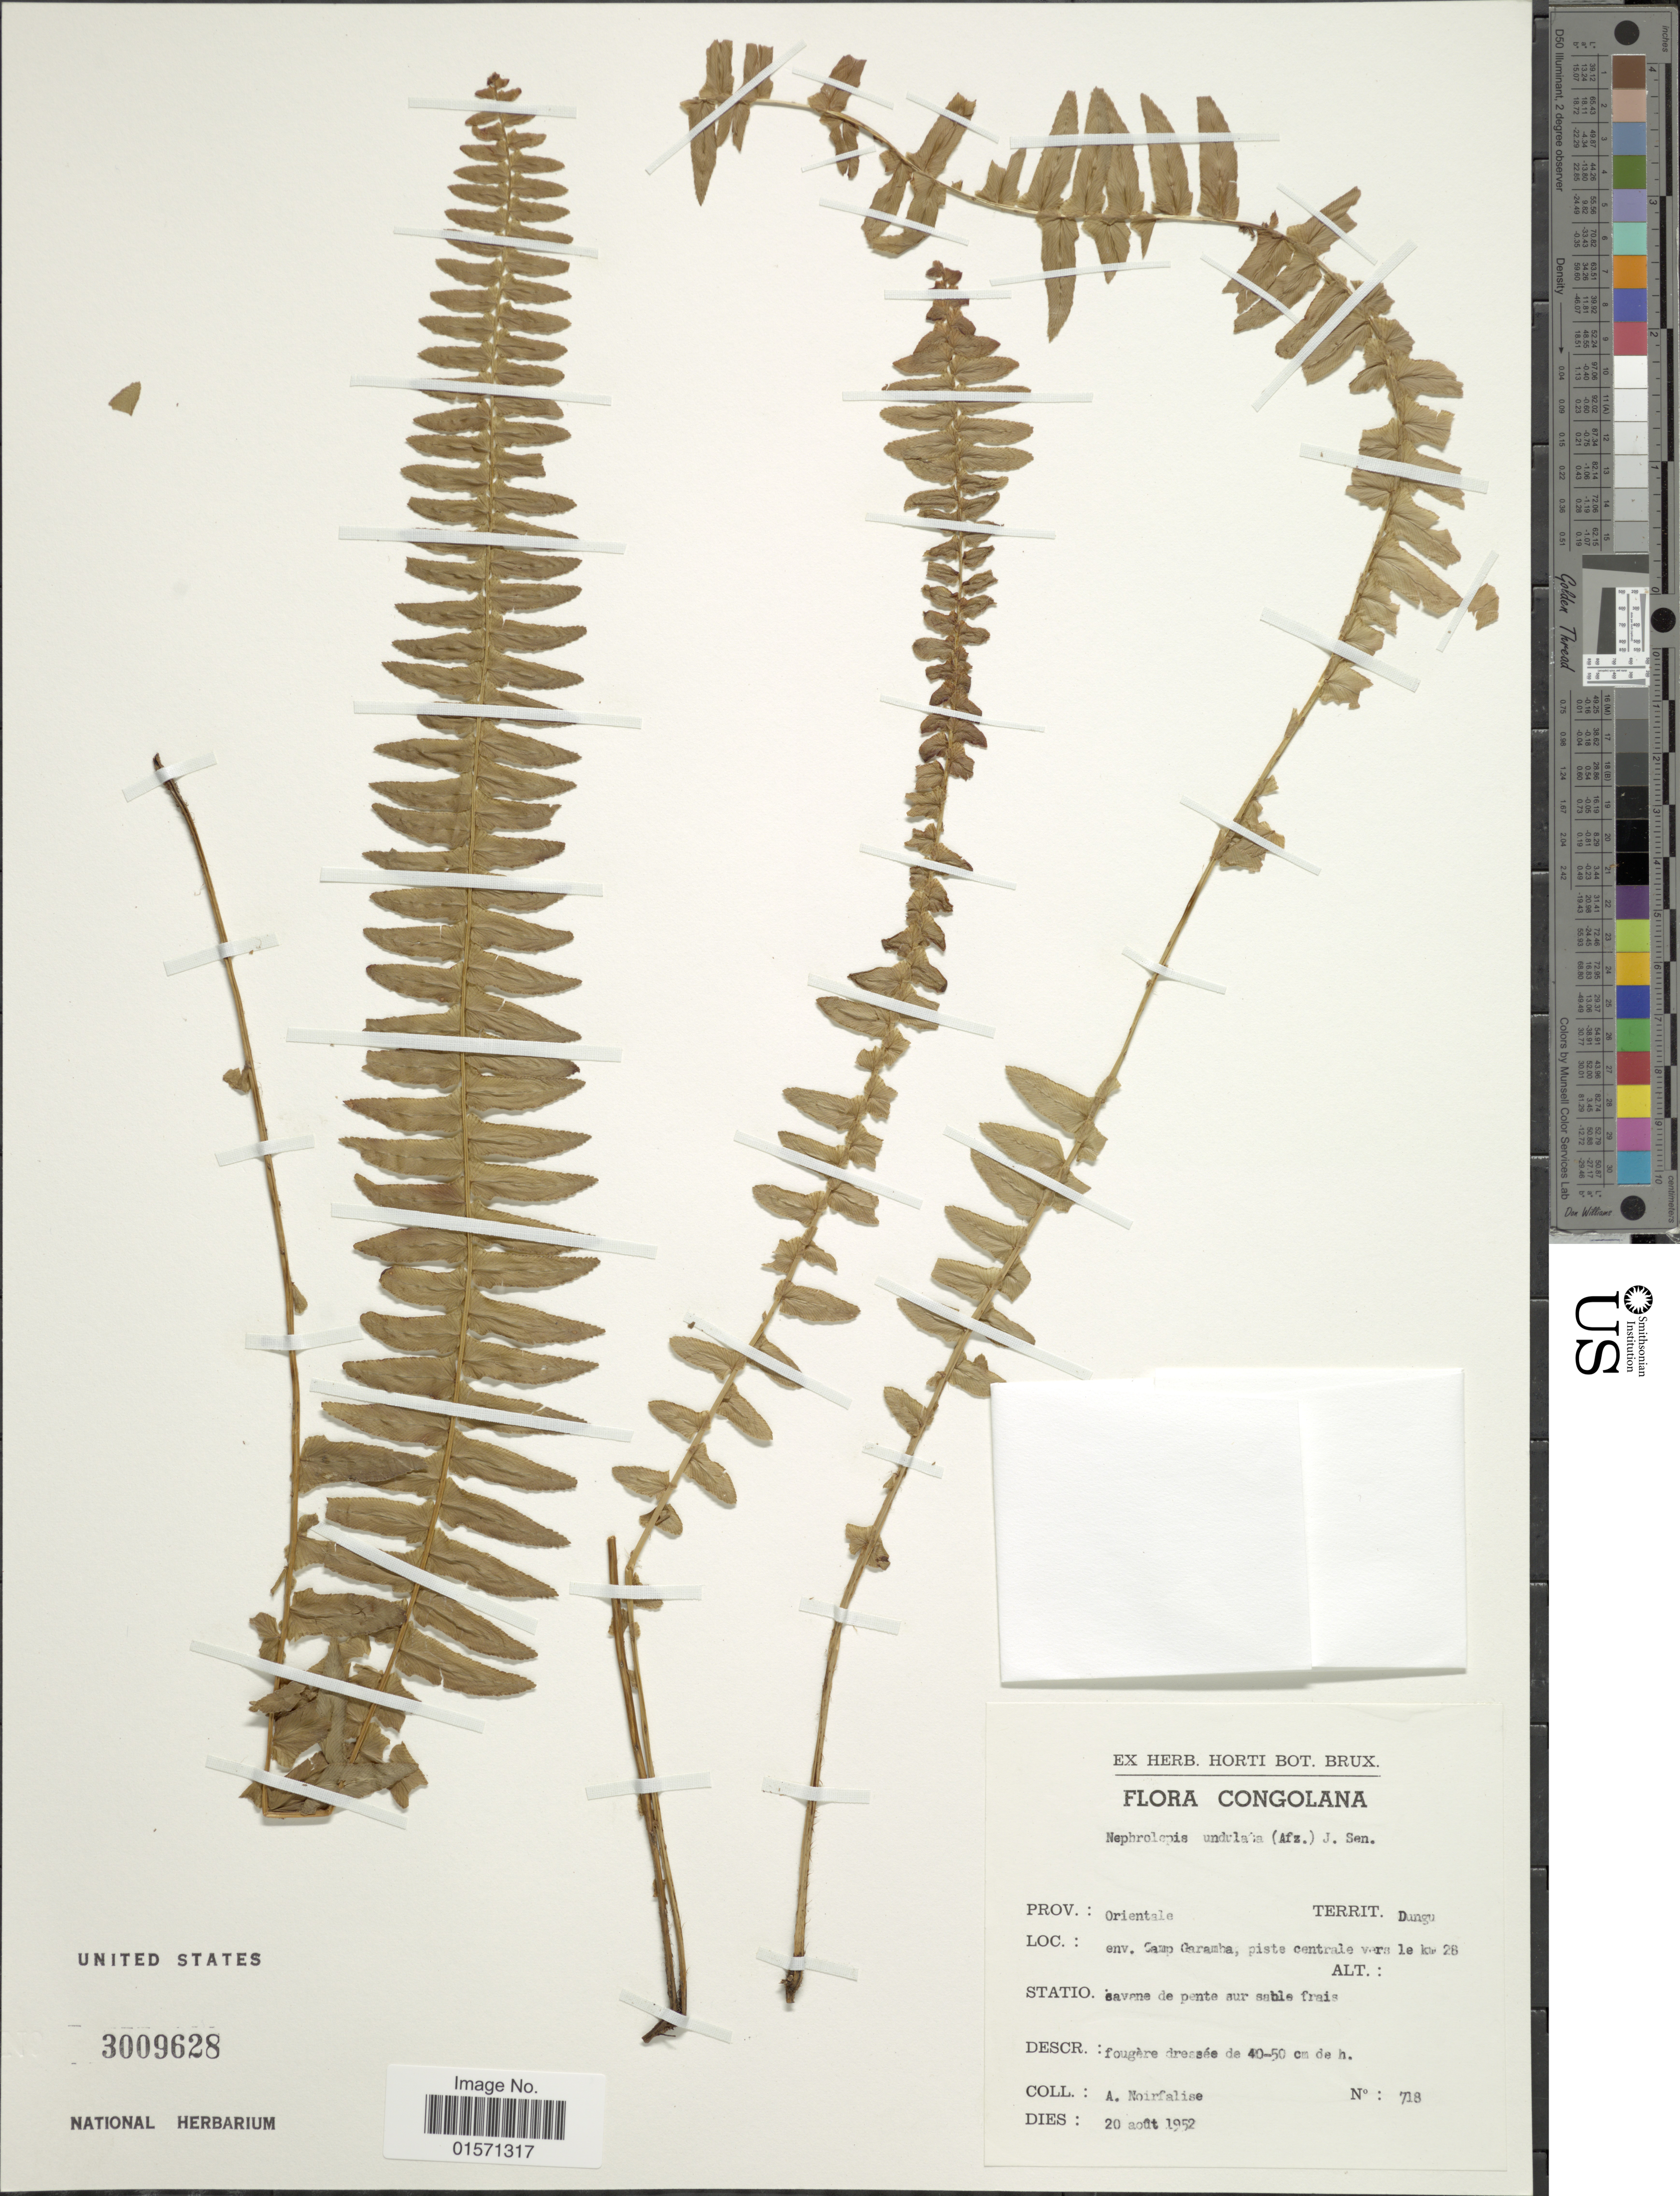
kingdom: Plantae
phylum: Tracheophyta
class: Polypodiopsida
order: Polypodiales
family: Nephrolepidaceae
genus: Nephrolepis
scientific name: Nephrolepis undulata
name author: J. Sm.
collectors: A. Noirfalise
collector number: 718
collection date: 1952-08-20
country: Congo, Democratic Republic of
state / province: Haut-Uele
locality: Congolana. Territ. Dungu. env. Camp Garamba, piste centrale vers le km 28. Statio. savane de pente aur sable frais.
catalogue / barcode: US 3009628